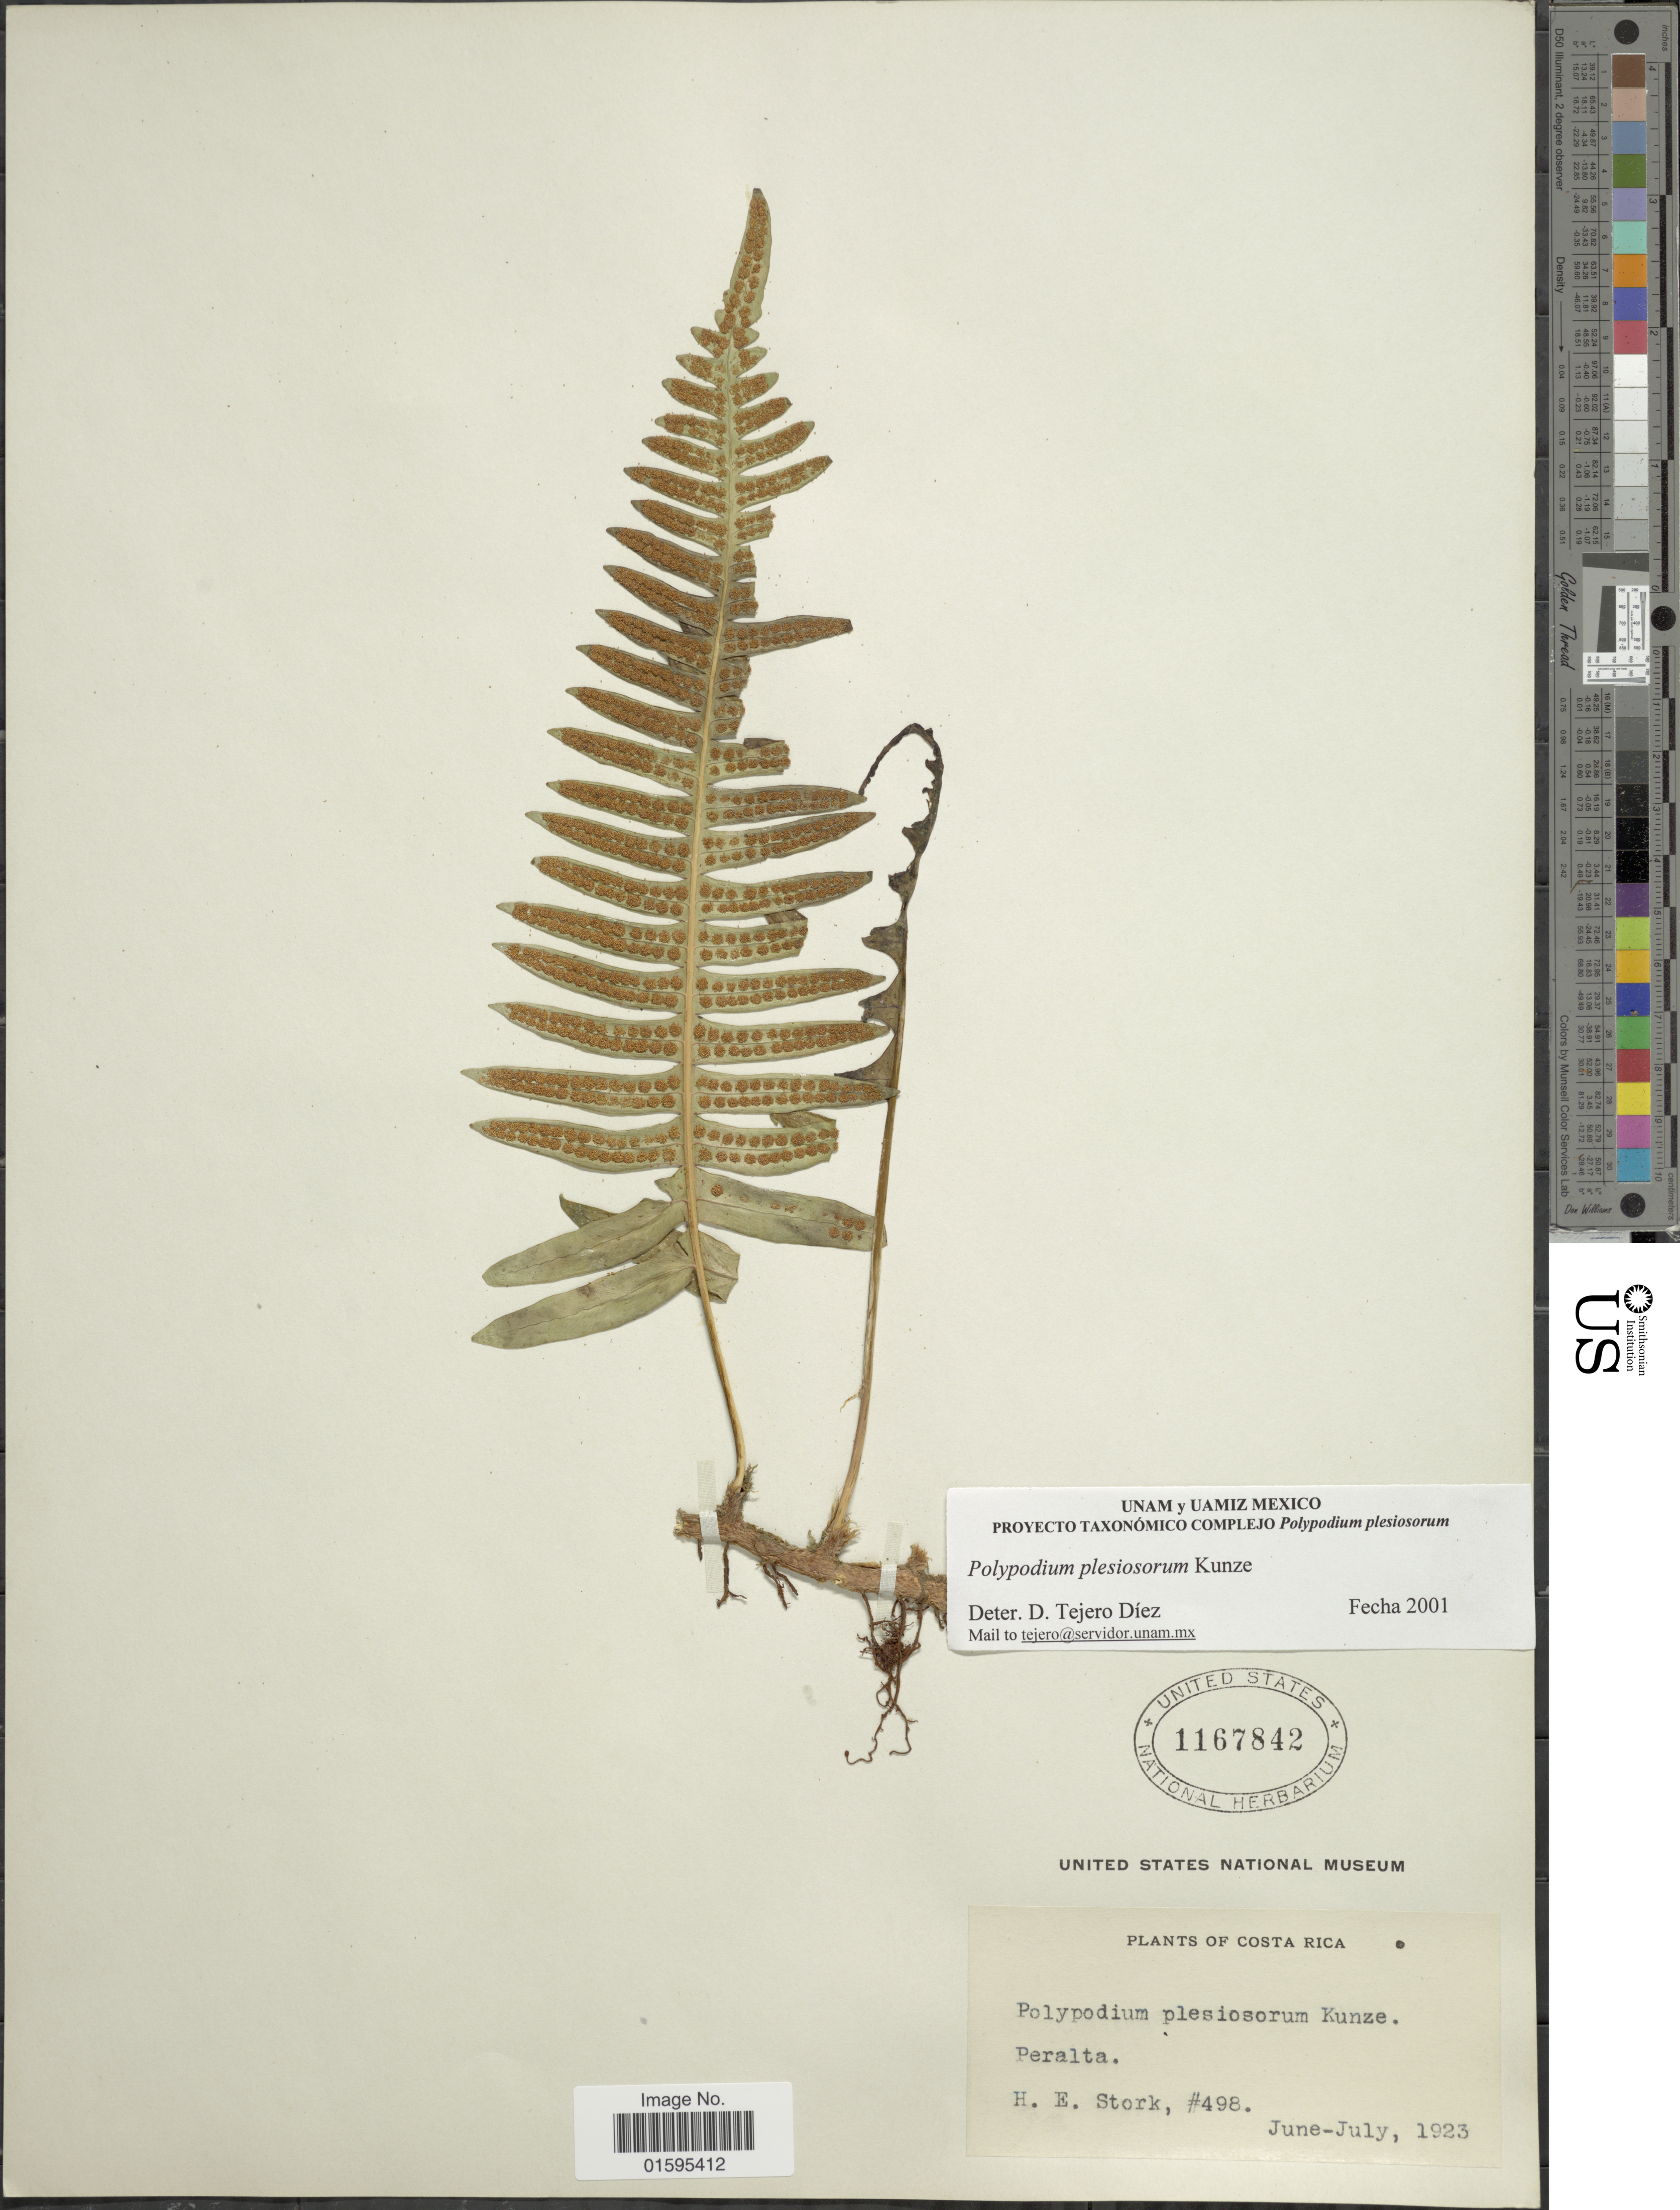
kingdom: Plantae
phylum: Tracheophyta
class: Polypodiopsida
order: Polypodiales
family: Polypodiaceae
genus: Polypodium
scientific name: Polypodium plesiosorum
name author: Kunze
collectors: H. E. Stork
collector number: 498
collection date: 1923-06/1923-07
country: Costa Rica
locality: Peralta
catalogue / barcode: US 1167842